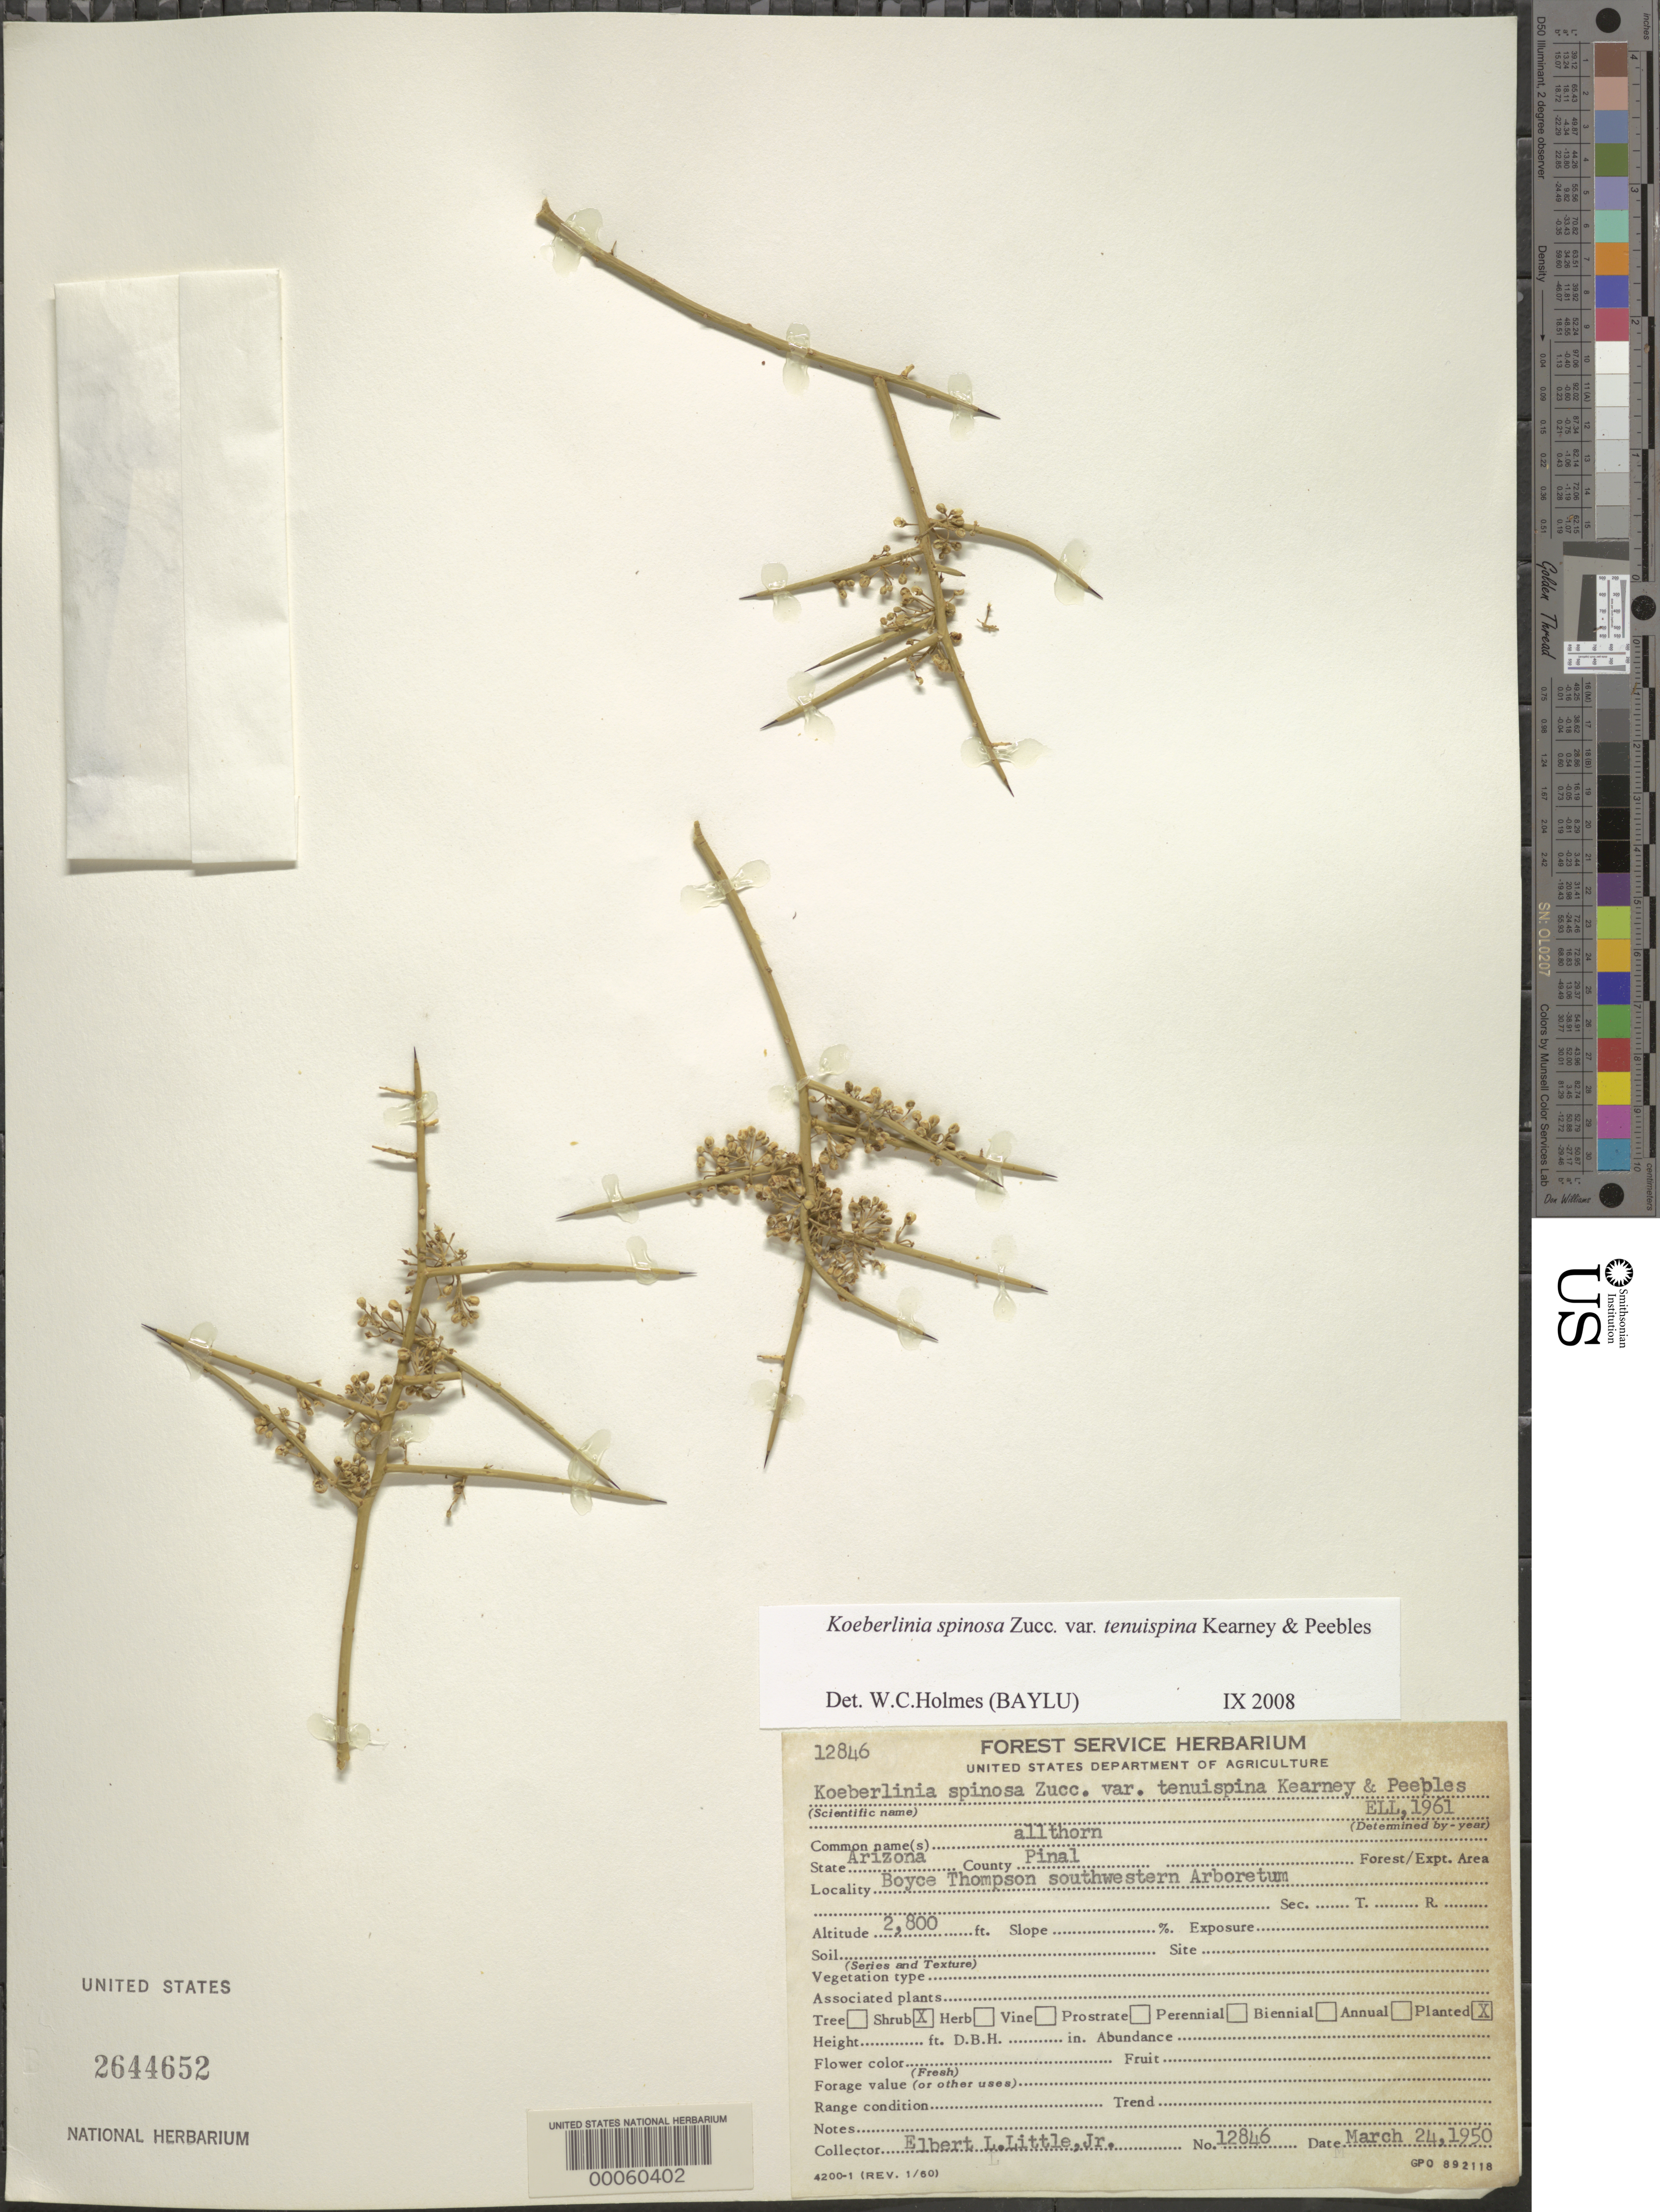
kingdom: Plantae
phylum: Tracheophyta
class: Magnoliopsida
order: Brassicales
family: Koeberliniaceae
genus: Koeberlinia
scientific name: Koeberlinia spinosa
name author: Zucc.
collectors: E. L. Little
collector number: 12846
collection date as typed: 24 Mar 1950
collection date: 1950-03-24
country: United States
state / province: Arizona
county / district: Pinal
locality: Boyce thompson southeastern arboretum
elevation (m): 853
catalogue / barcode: US 2644652